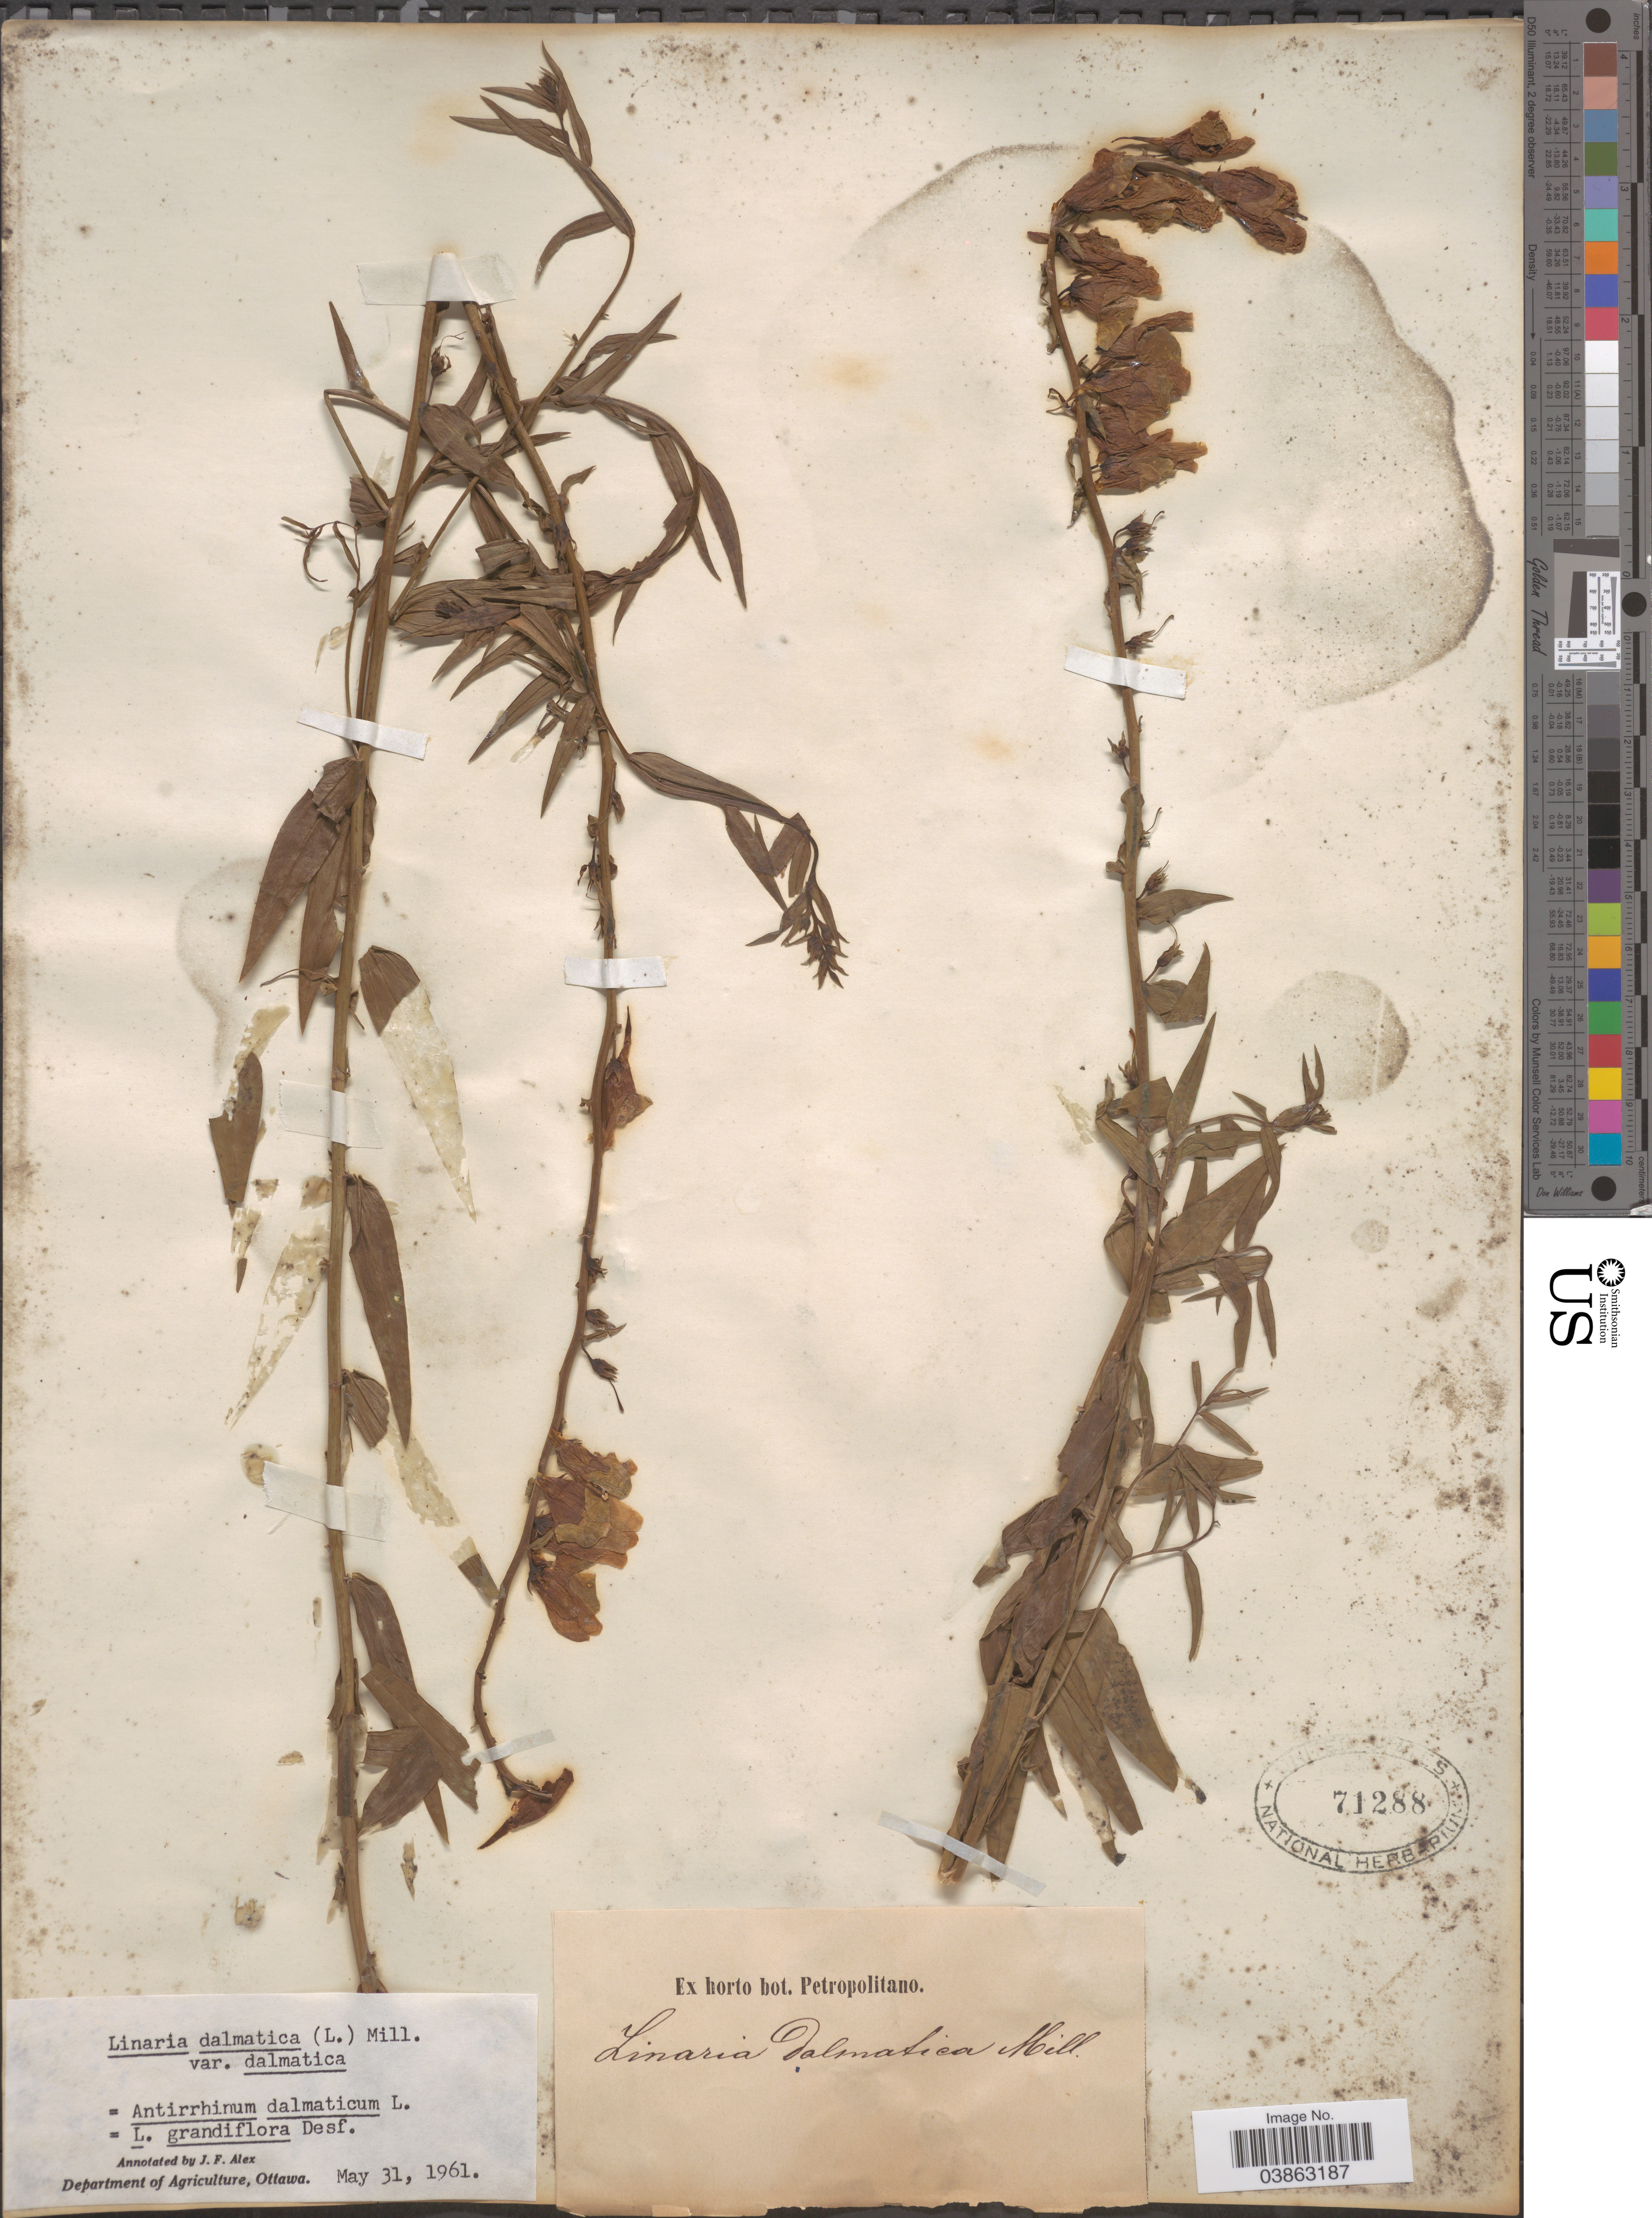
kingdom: Plantae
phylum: Tracheophyta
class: Magnoliopsida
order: Lamiales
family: Plantaginaceae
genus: Linaria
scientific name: Linaria dalmatica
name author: (L.) Mill.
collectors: ex Horto Bot. Petropolitano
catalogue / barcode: US 71288